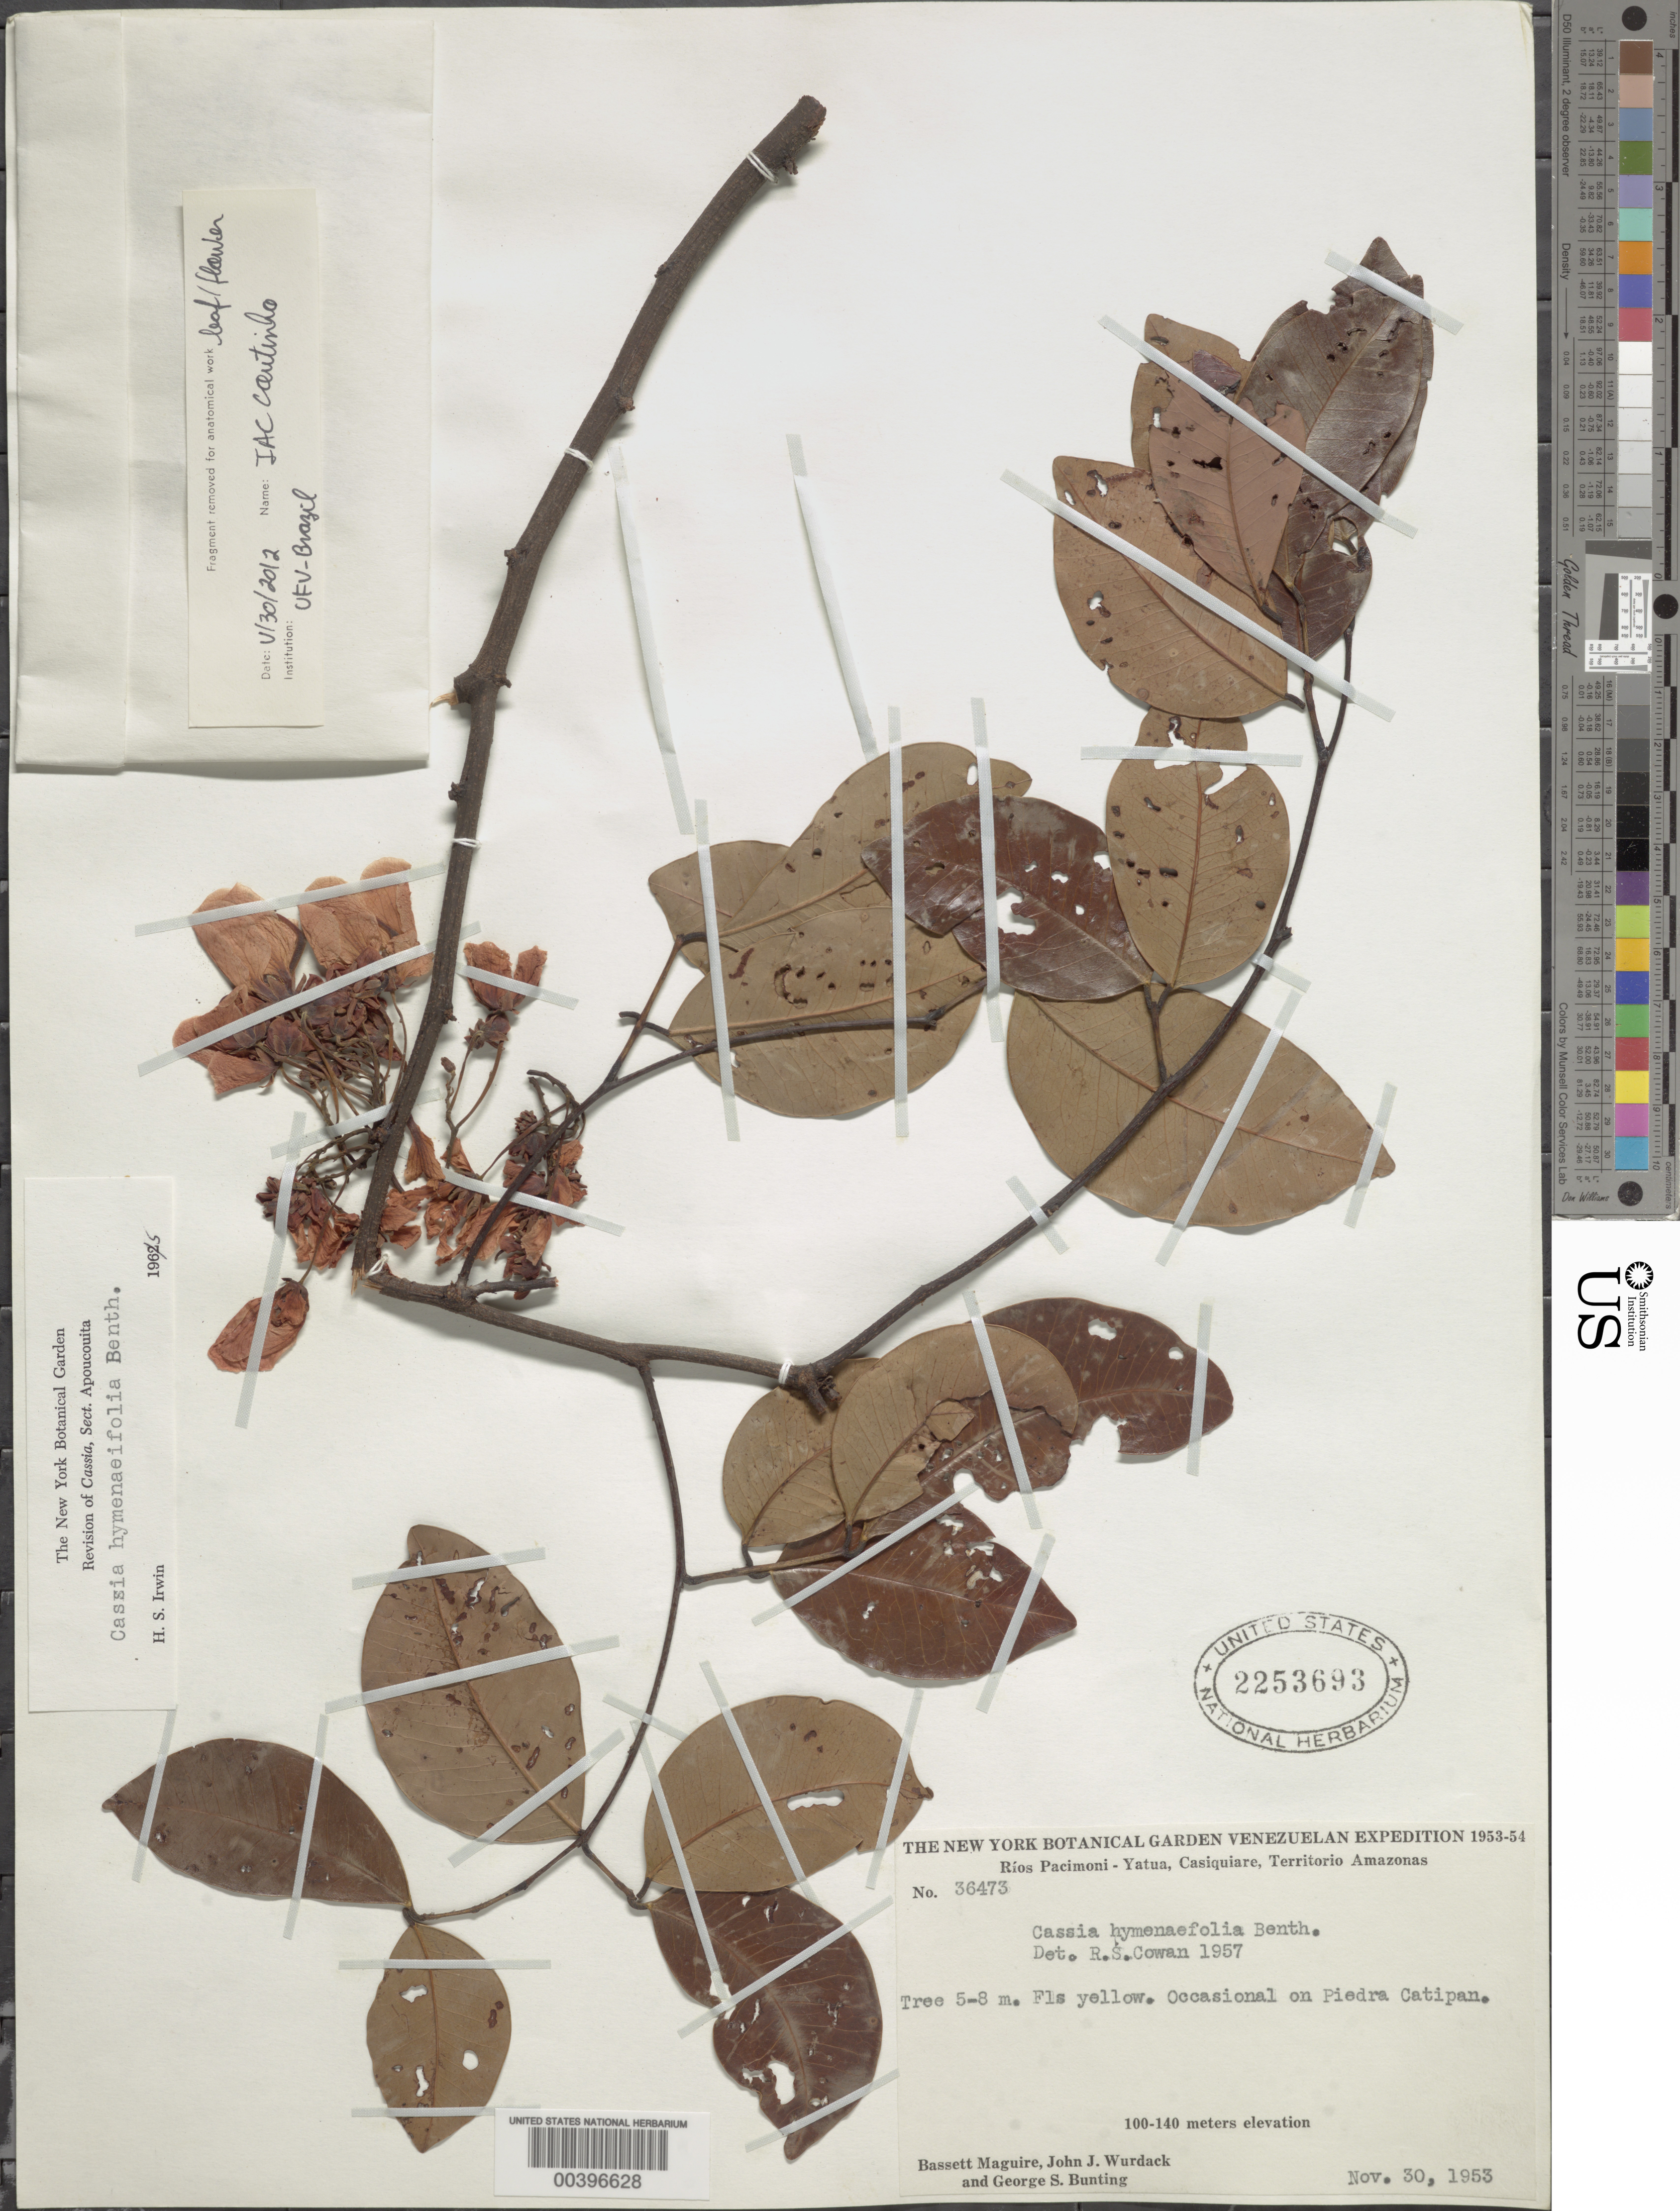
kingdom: Plantae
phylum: Tracheophyta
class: Magnoliopsida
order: Fabales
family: Fabaceae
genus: Chamaecrista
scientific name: Chamaecrista hymenaeifolia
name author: (Benth.) H.S. Irwin & Barneby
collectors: B. Maguire, J. J. Wurdack & G. S. Bunting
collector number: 36473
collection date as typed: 30 Nov 1953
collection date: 1953-11-30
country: Venezuela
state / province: Amazonas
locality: Piedra catipan; rios pacimoni; yatua; casiquiare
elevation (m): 100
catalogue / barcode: US 2253693